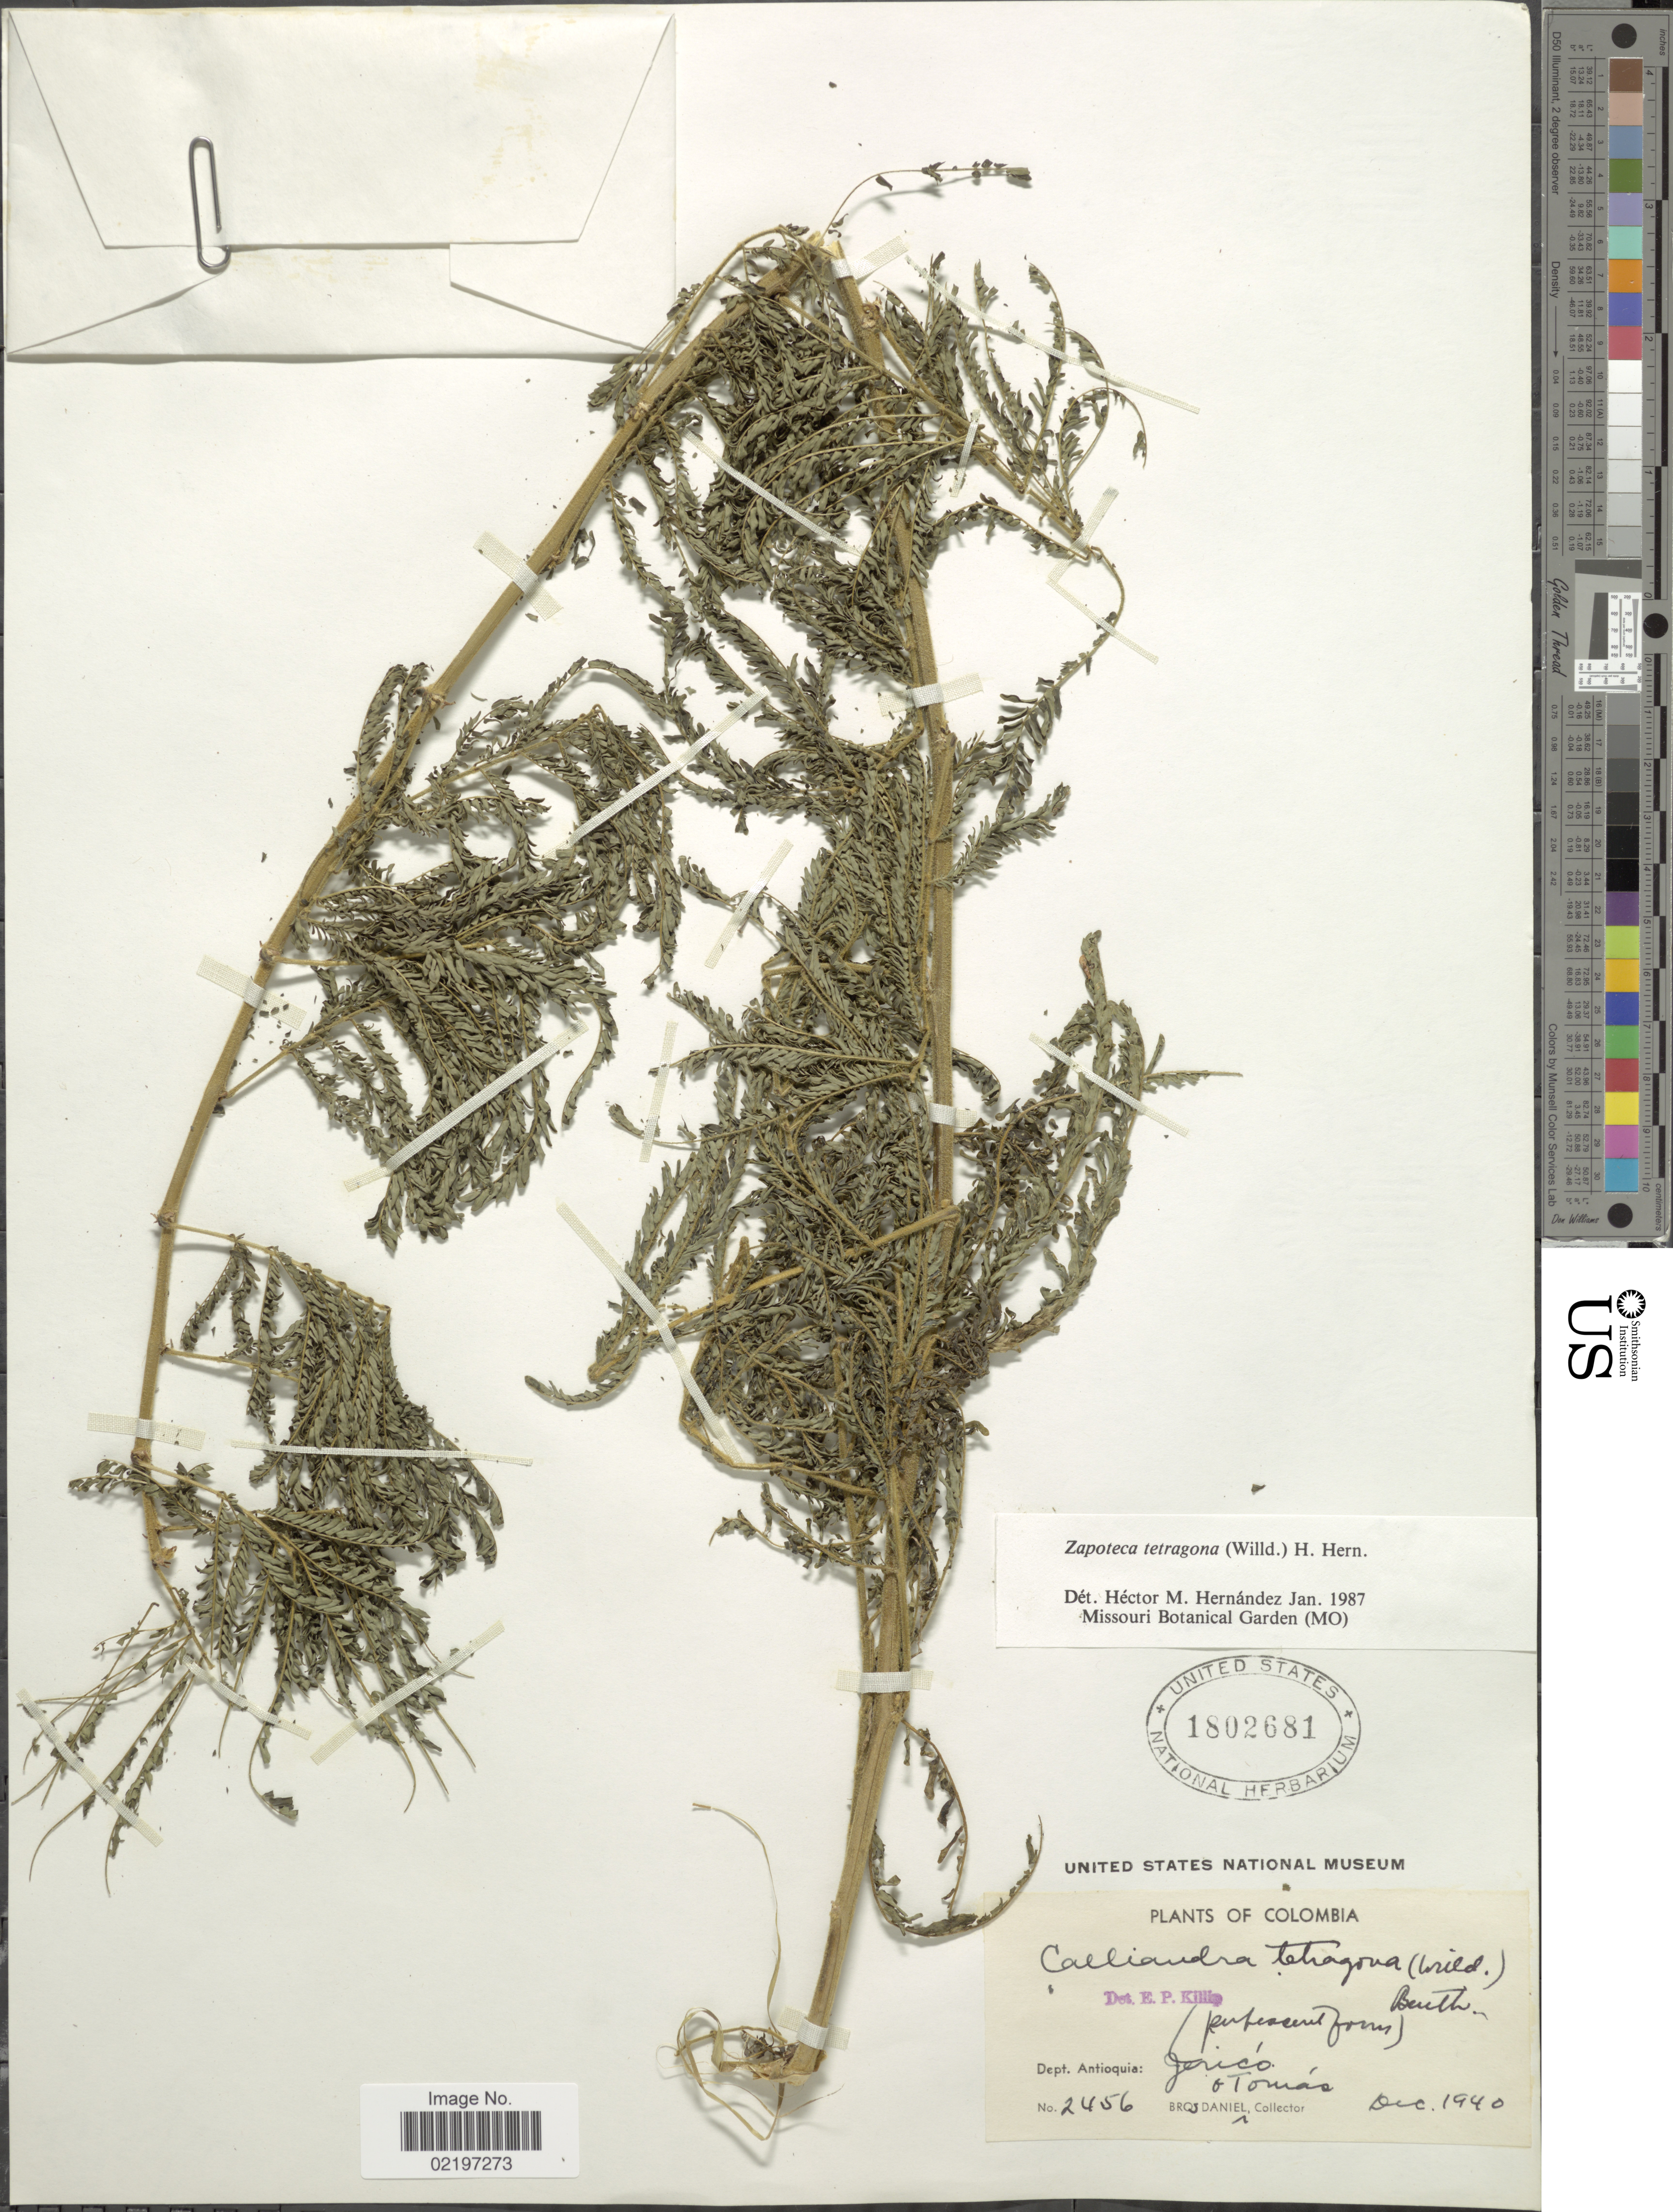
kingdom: Plantae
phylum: Tracheophyta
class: Magnoliopsida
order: Fabales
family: Fabaceae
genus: Zapoteca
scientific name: Zapoteca tetragona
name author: (Willd.) H.M. Hern.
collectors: Bro. Daniel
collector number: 2456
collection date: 1940-12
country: Colombia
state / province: Antioquia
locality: Dept. Antioquia: Jerico o Tomas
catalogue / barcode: US 1802681